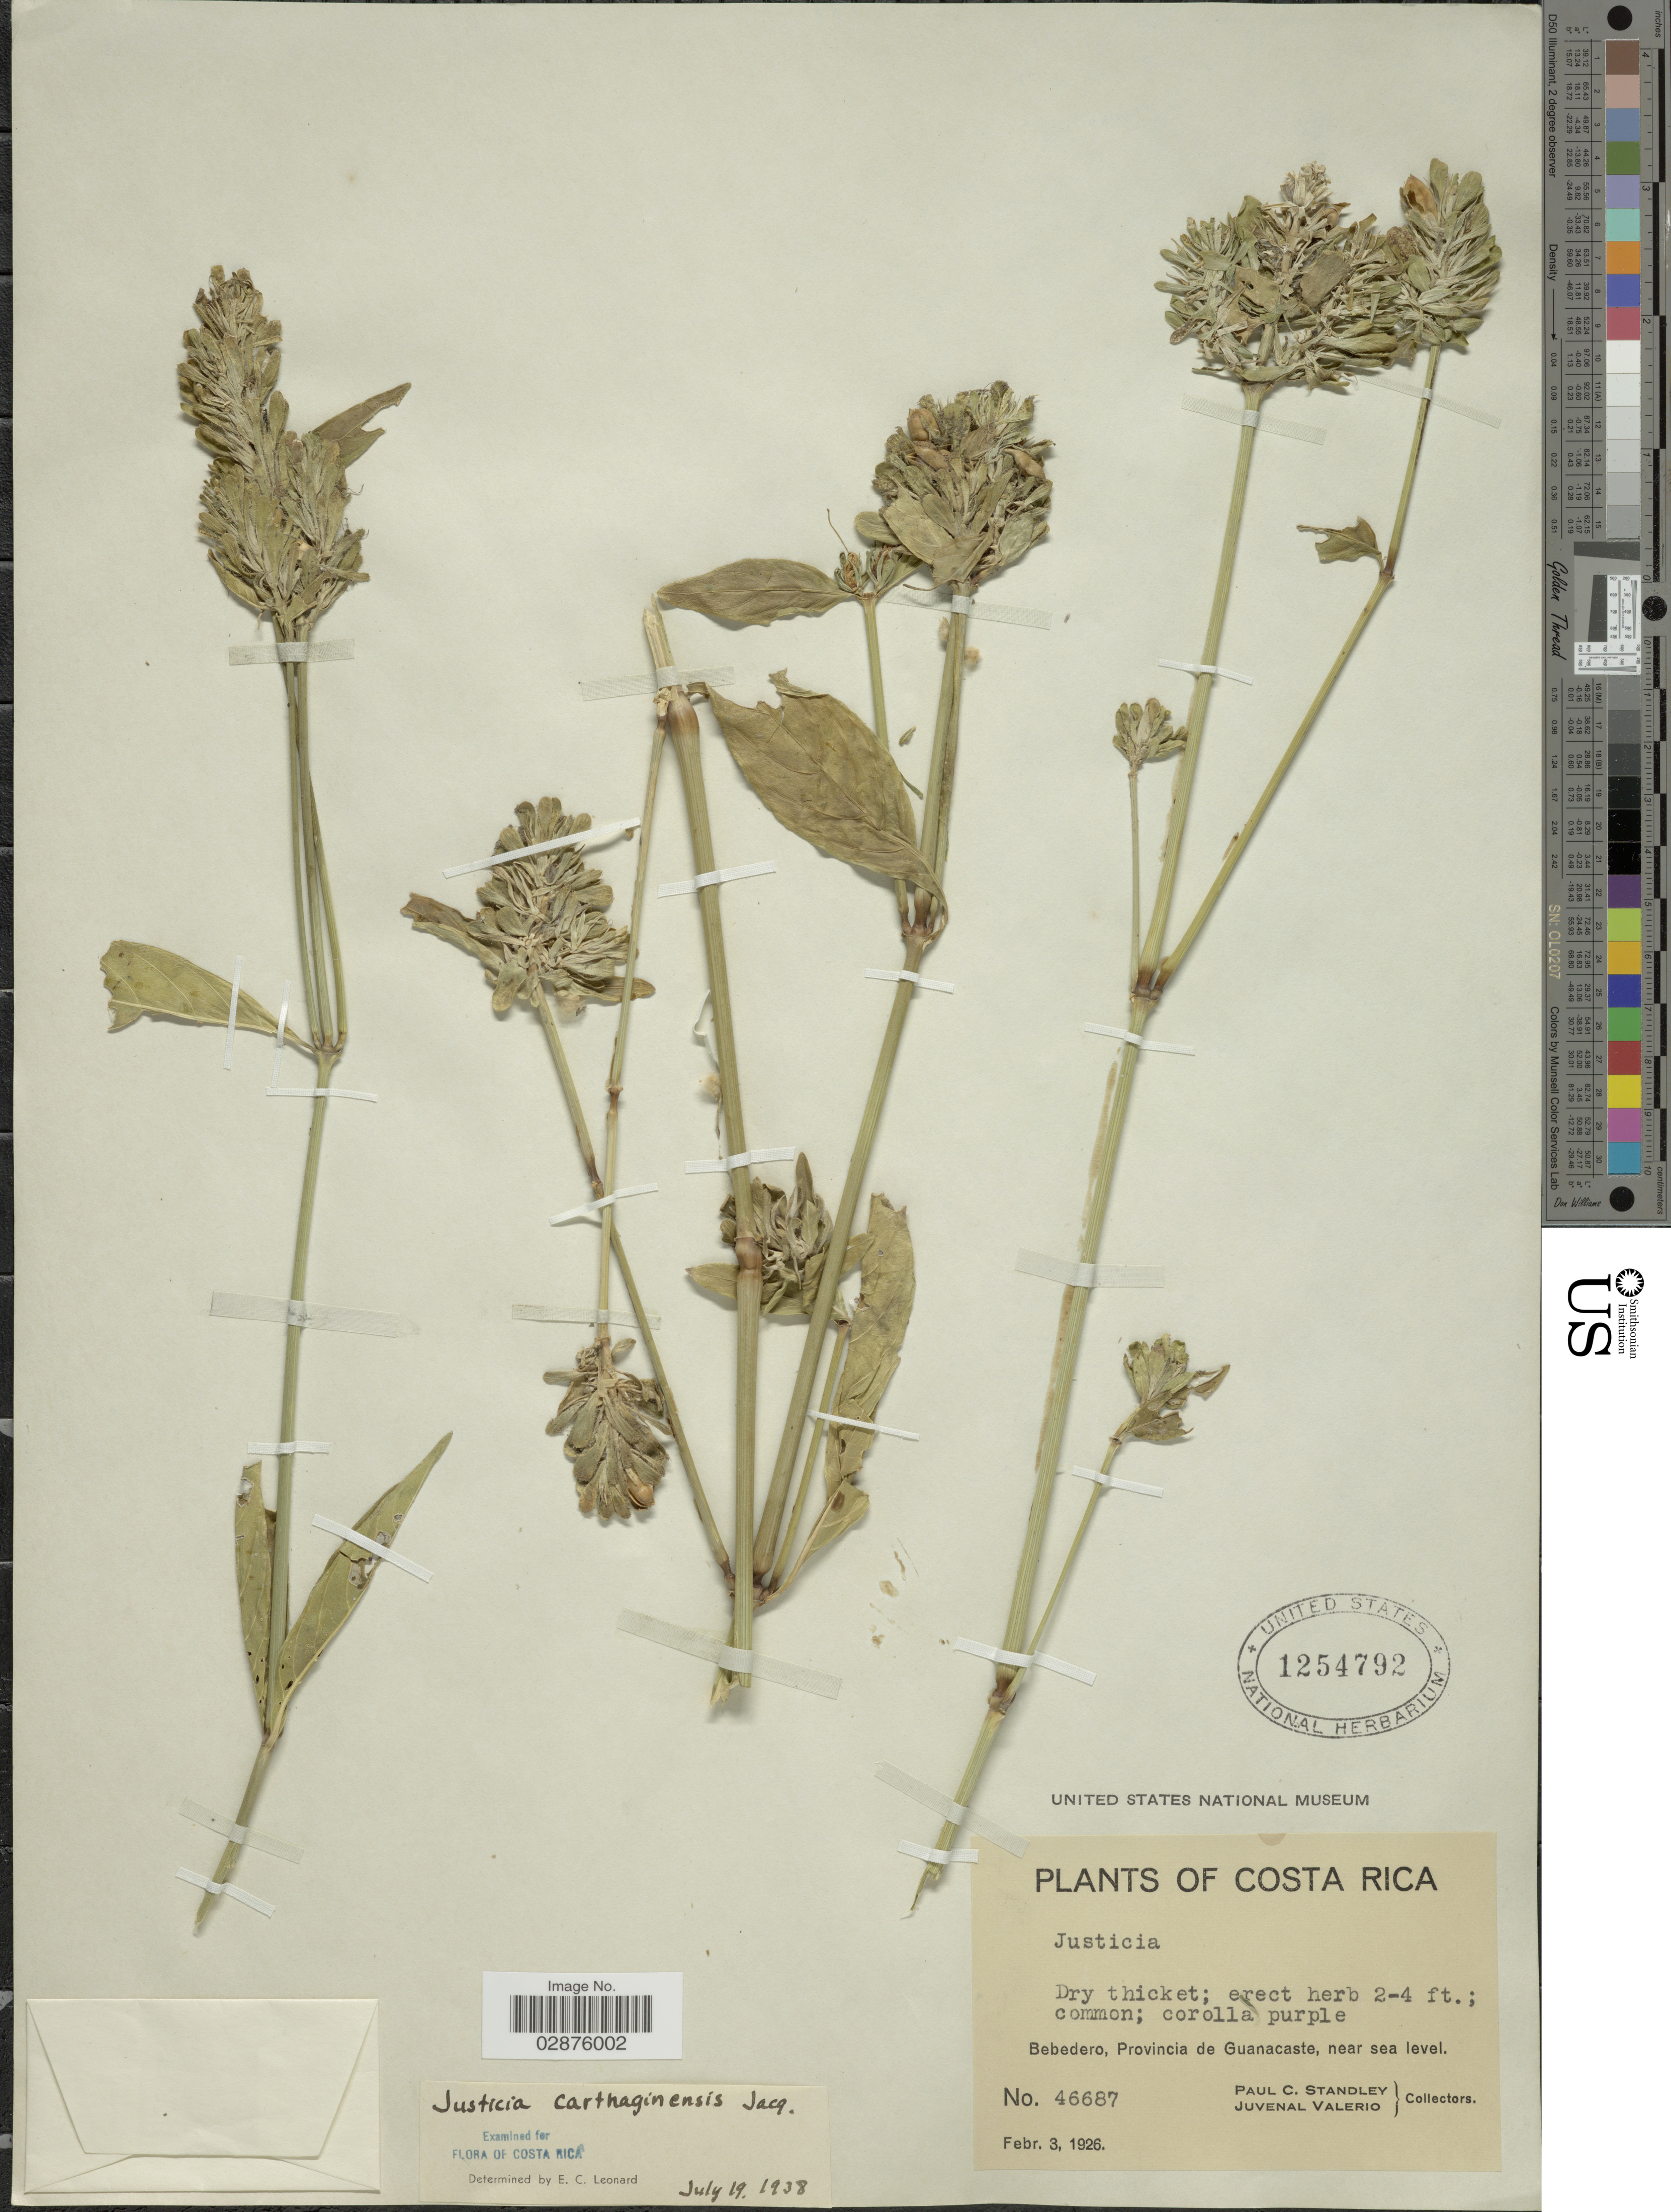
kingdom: Plantae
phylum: Tracheophyta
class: Magnoliopsida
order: Lamiales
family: Acanthaceae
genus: Justicia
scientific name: Justicia carthaginensis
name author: Jacq.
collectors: P. C. Standley & J. Valerio R.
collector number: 46687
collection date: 1926-02-03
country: Costa Rica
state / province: Guanacaste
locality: Bebedero, Provincia de Guanacaste.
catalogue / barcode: US 1254792